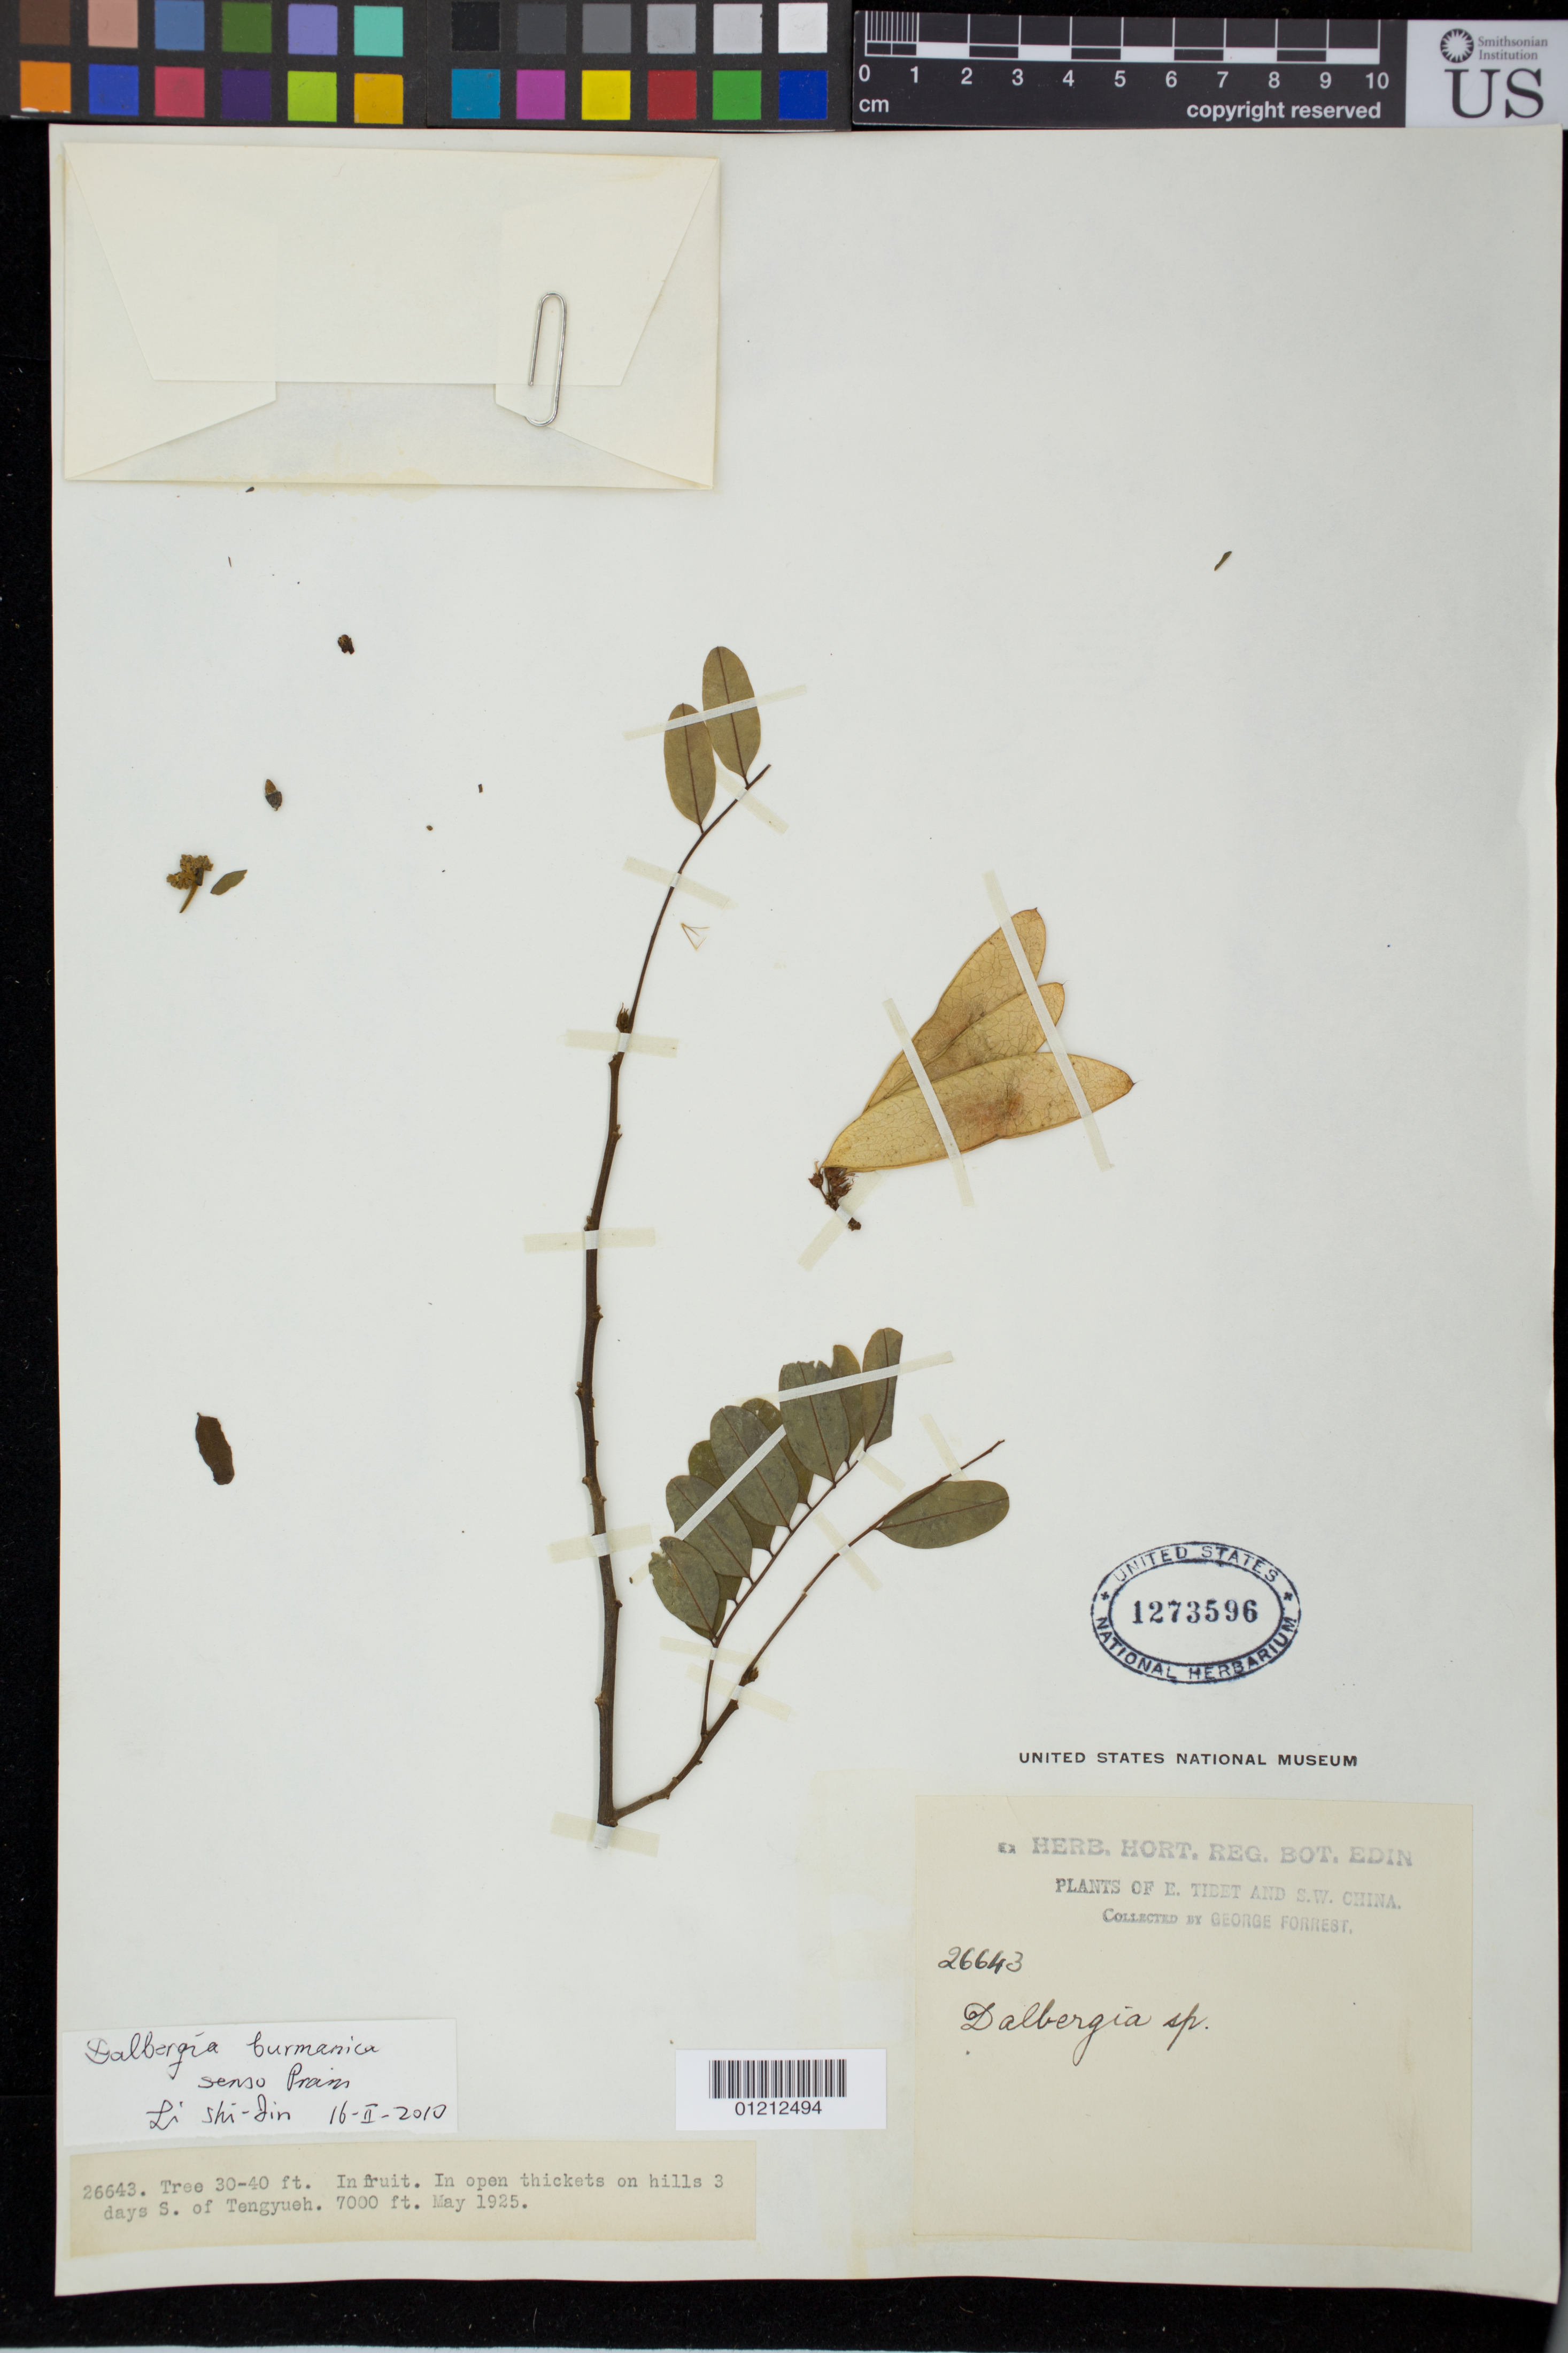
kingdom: Plantae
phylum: Tracheophyta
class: Magnoliopsida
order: Fabales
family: Fabaceae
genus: Dalbergia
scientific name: Dalbergia burmanica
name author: Prain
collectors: G. Forrest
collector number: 26643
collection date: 1925-05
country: China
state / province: Yunnan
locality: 3 days S. of Tengyueh.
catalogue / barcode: US 1273596